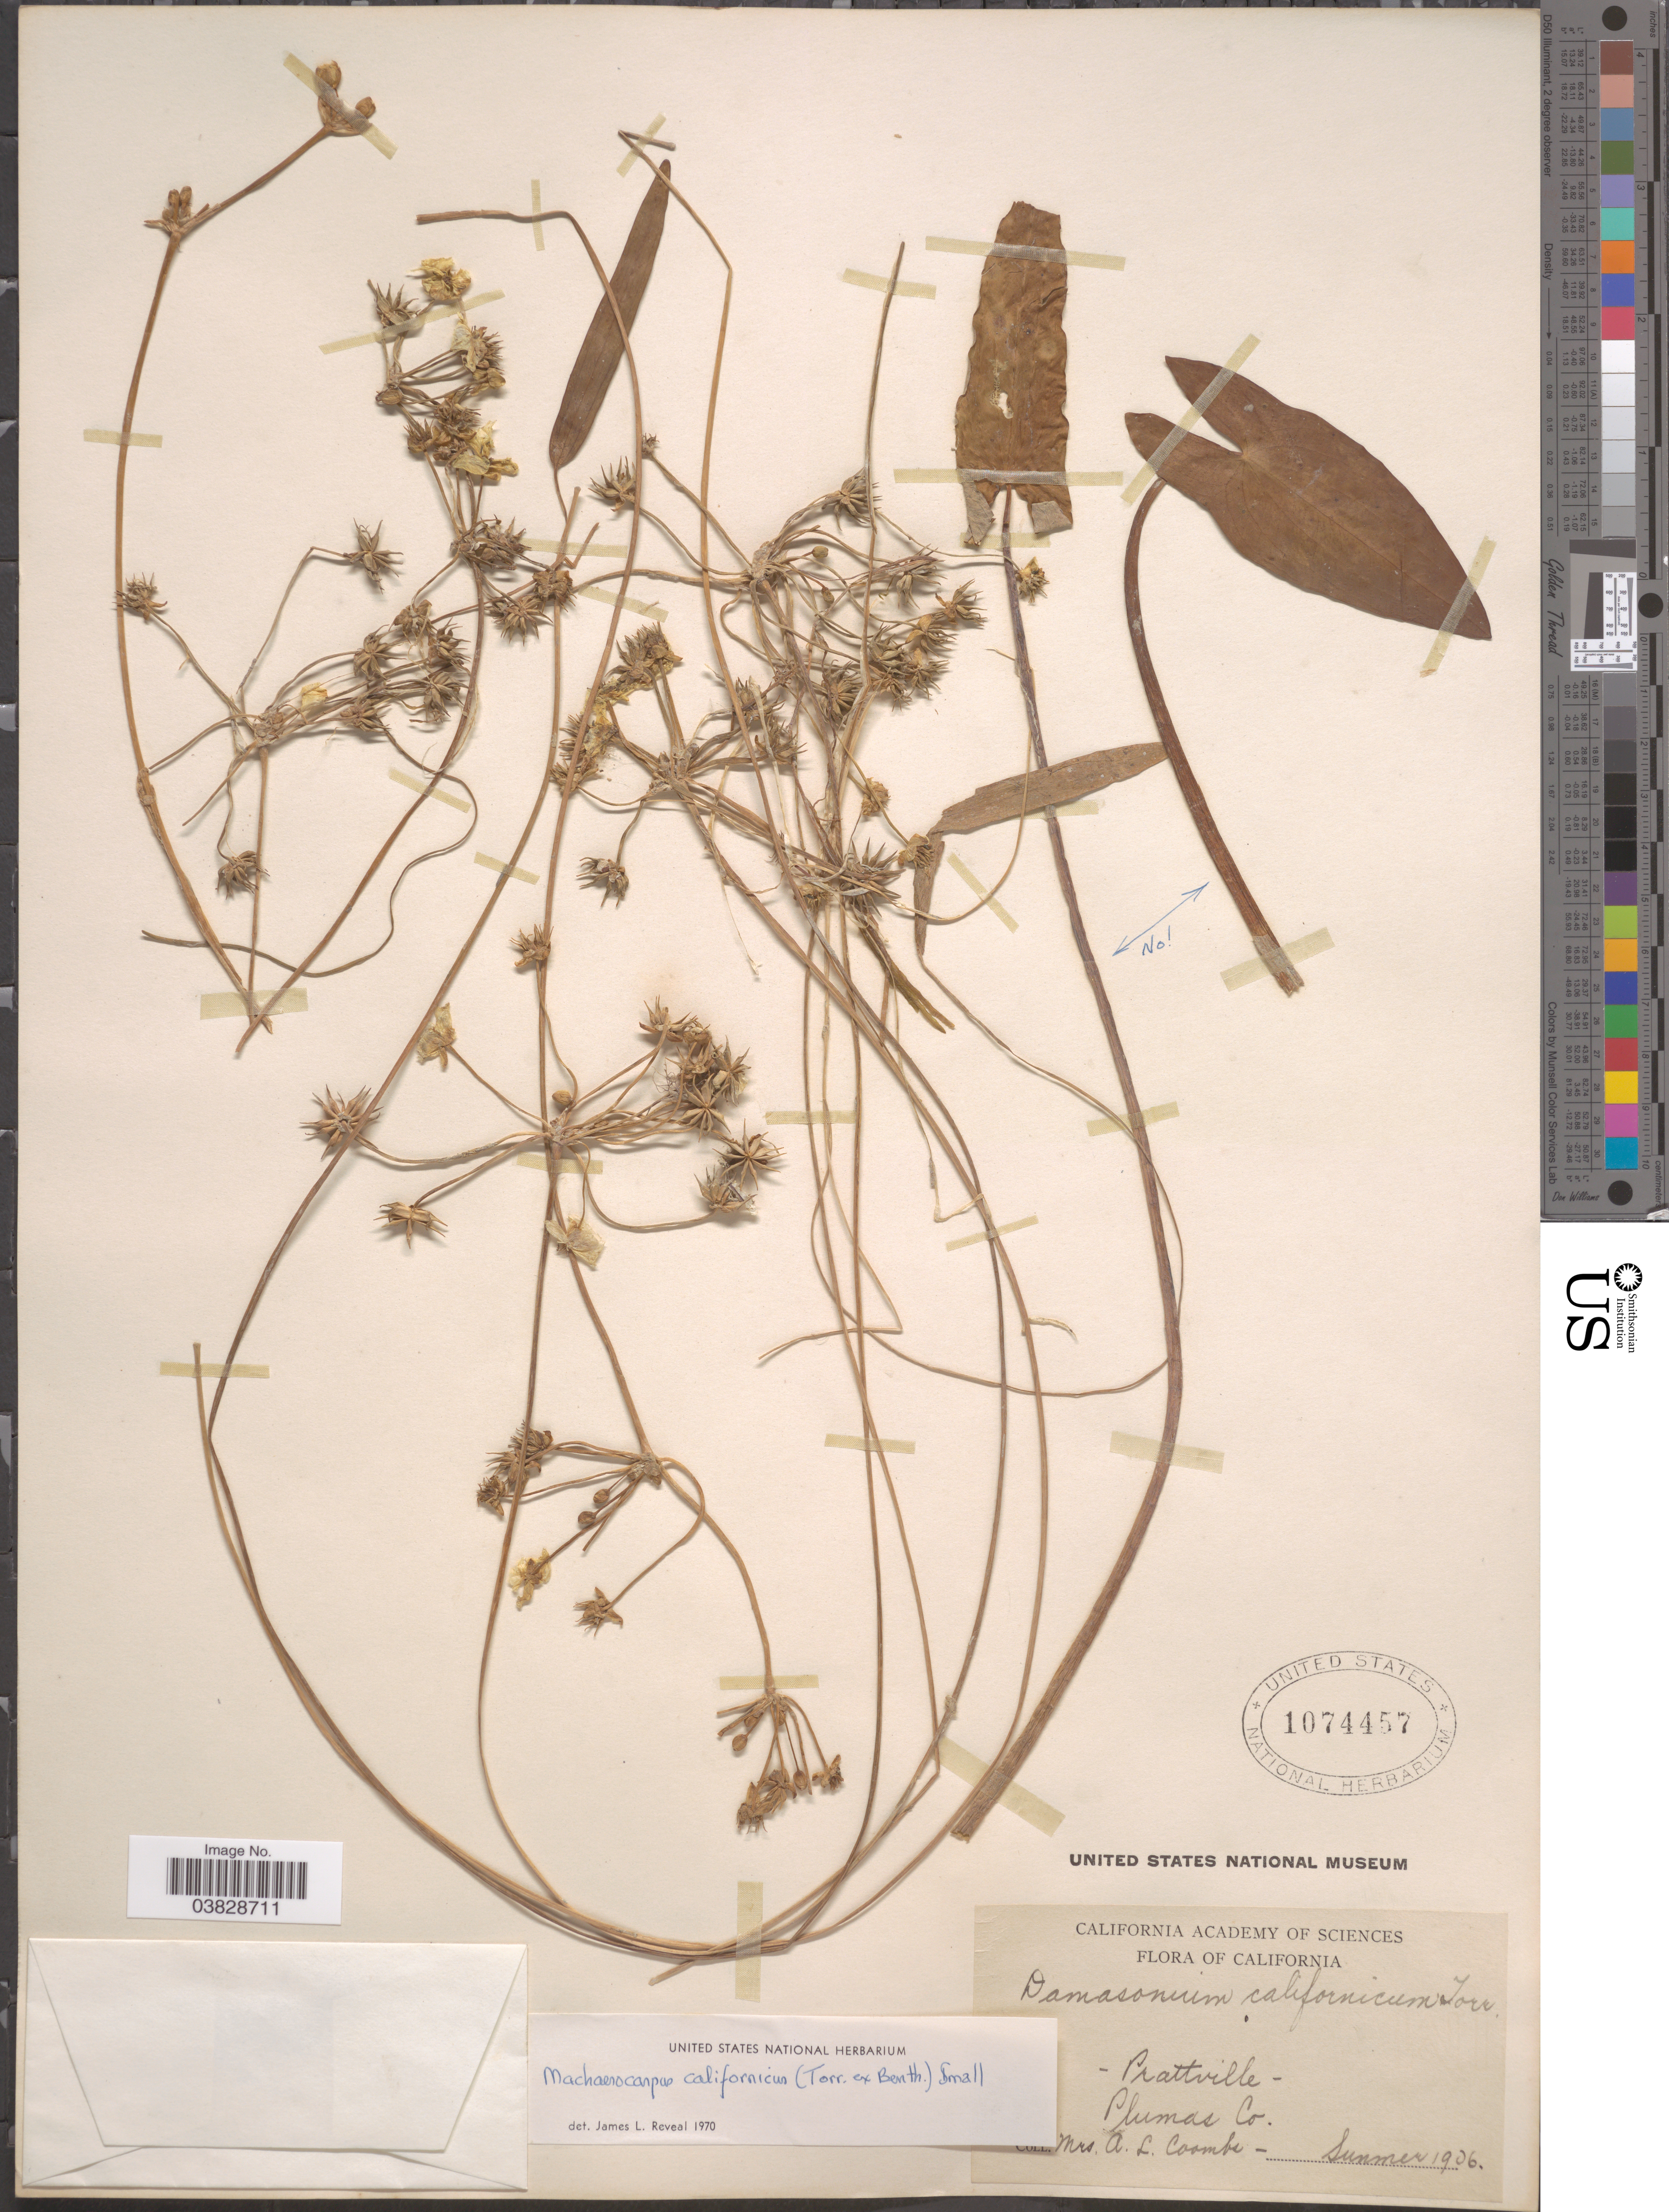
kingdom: Plantae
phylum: Tracheophyta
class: Liliopsida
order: Alismatales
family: Alismataceae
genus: Damasonium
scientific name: Damasonium californicum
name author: Torr.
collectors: A. Coombs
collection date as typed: summer 1906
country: United States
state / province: California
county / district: Plumas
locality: Prattville - Plumas Co.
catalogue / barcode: US 1074457